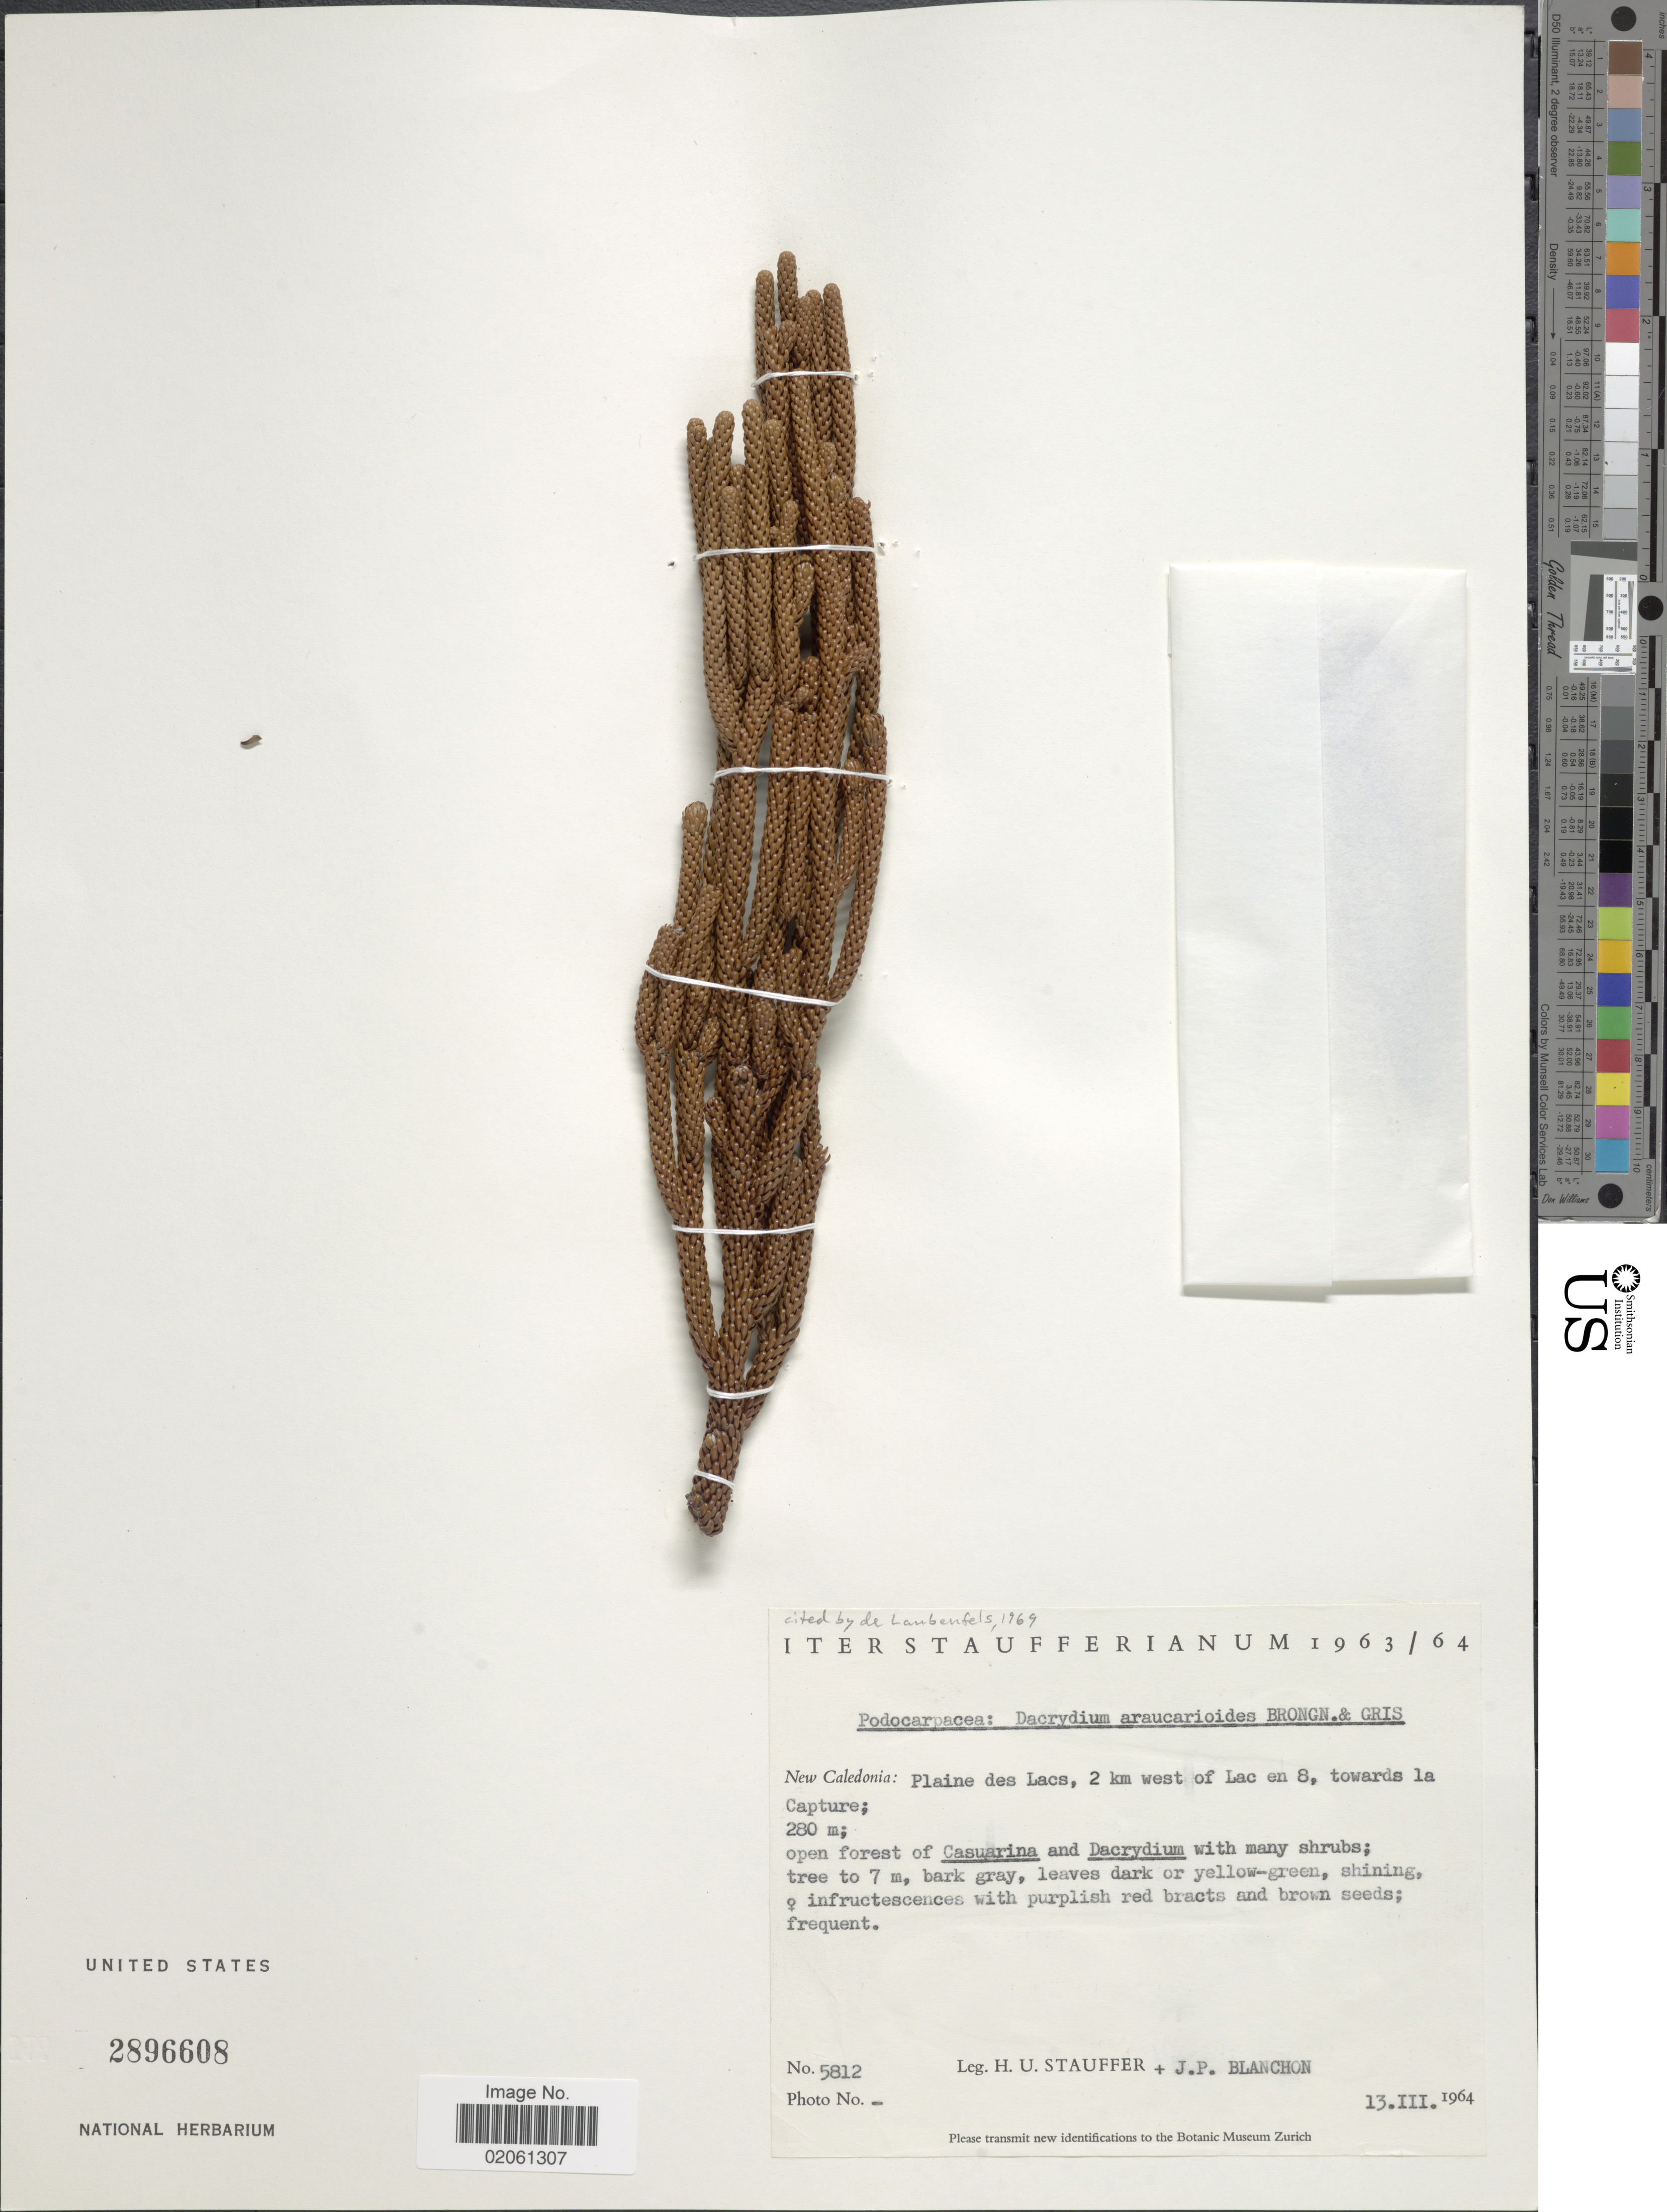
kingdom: Plantae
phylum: Tracheophyta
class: Pinopsida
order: Pinales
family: Podocarpaceae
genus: Dacrydium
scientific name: Dacrydium araucarioides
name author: Brongn. & Gris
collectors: H. U. Stauffer & J. Blanchon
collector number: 5812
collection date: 1964-03-13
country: New Caledonia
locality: Plaine des Lacs, 2 km west of Lac en 8, towards la Capture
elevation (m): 280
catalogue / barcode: US 2896608